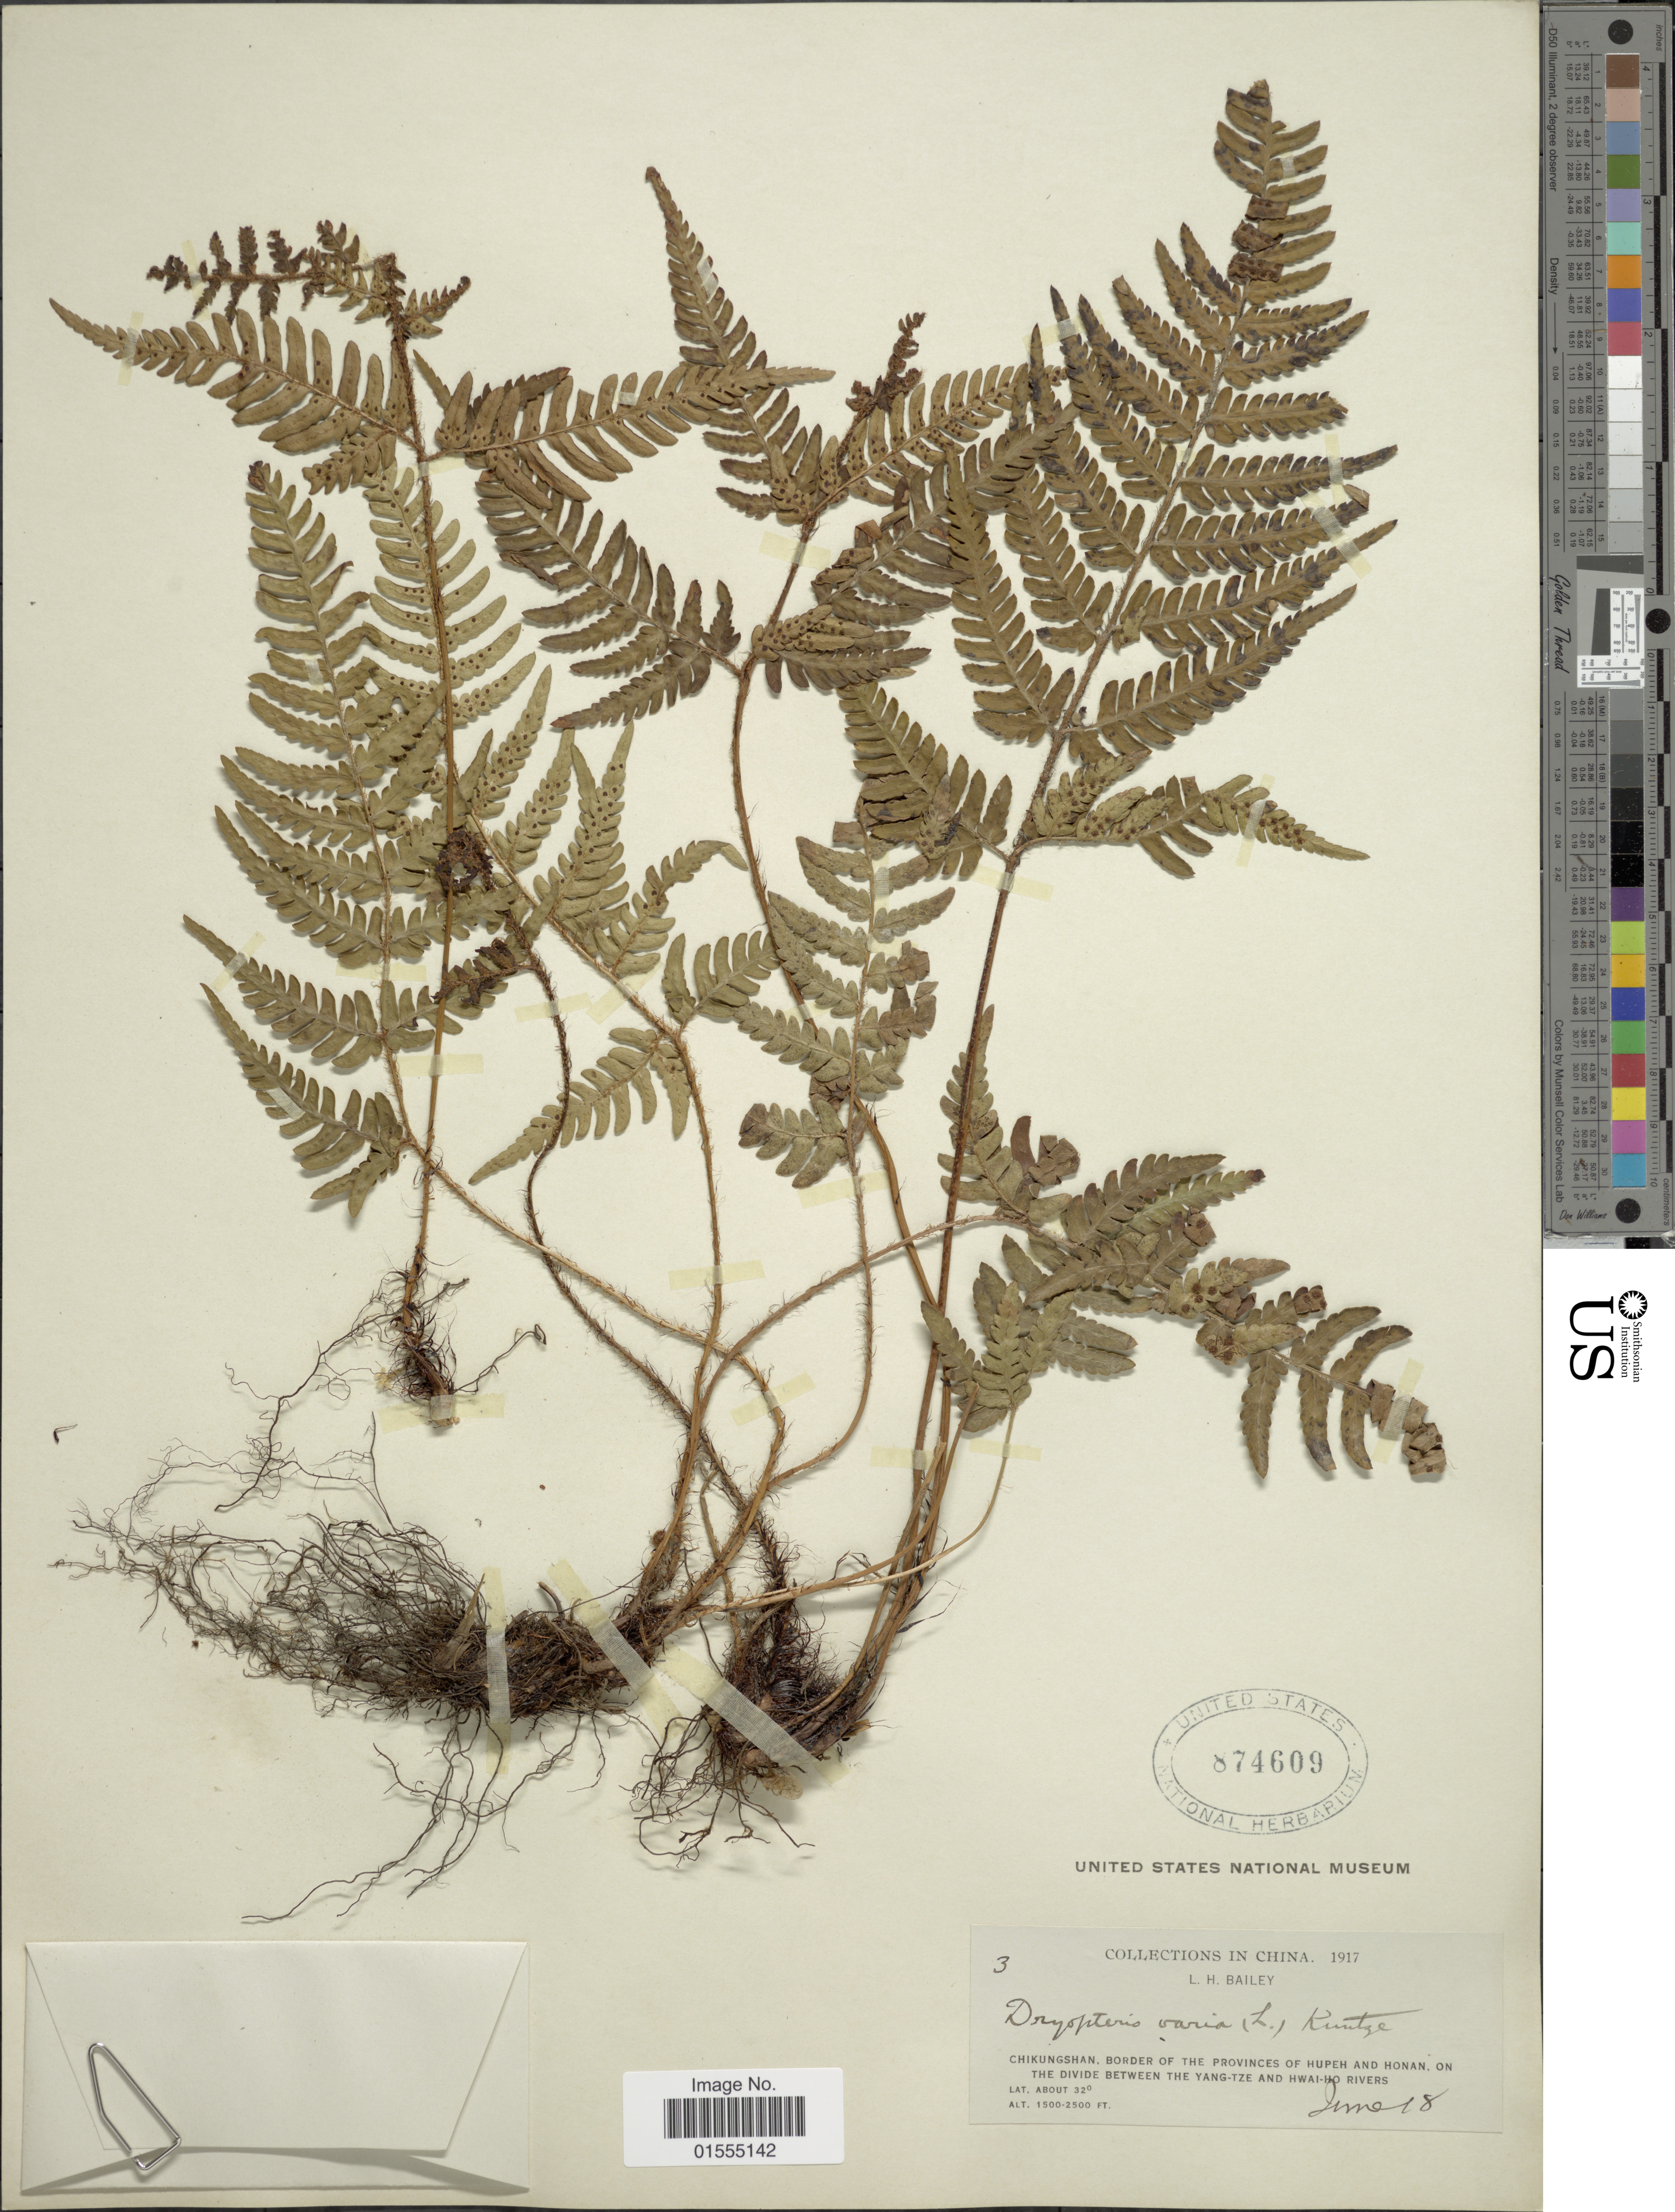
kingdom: Plantae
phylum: Tracheophyta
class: Polypodiopsida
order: Polypodiales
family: Dryopteridaceae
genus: Dryopteris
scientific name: Dryopteris varia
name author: (L.) Kuntze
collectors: L. H. Bailey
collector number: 3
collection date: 1917-06-18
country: China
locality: Chikungshan, border of the provinces of Hupeh and Honan, on the divide between the Yang-tze and Hwai-Ho rivers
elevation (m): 457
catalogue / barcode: US 874609